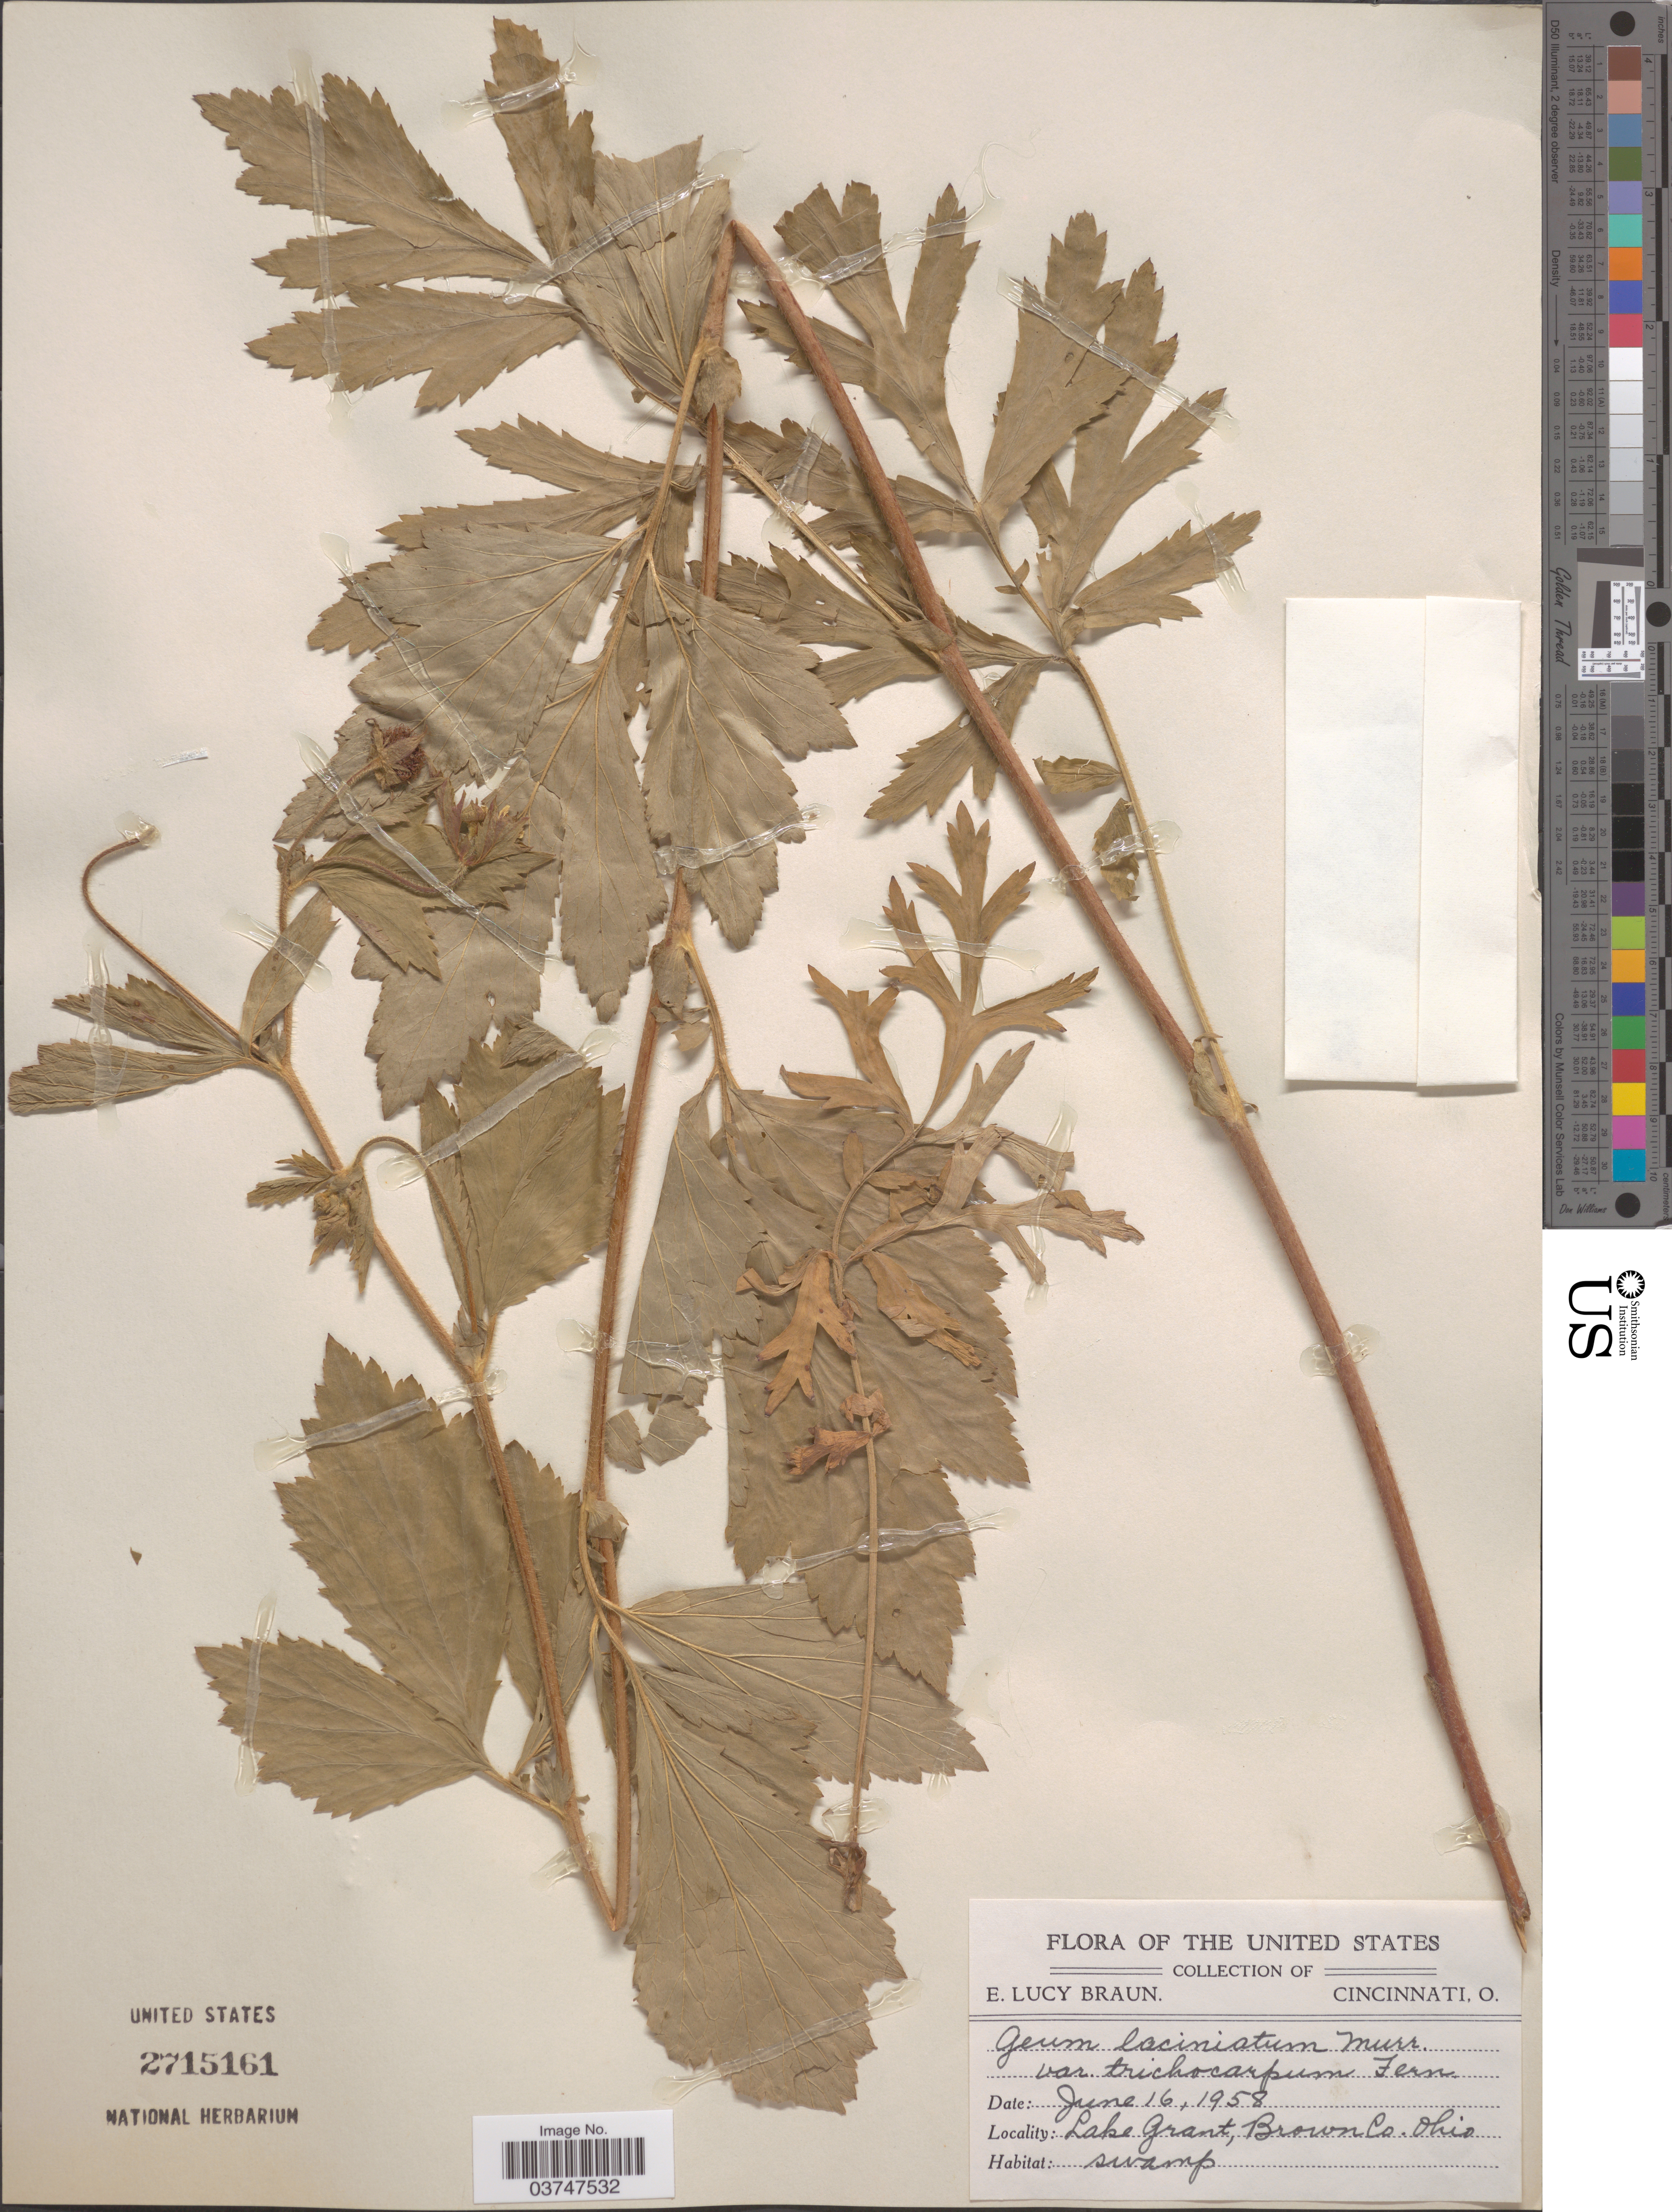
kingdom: Plantae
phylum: Tracheophyta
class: Magnoliopsida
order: Rosales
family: Rosaceae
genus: Geum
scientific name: Geum laciniatum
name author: Murr.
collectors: E. L. Braun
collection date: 1958-06-16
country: United States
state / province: Ohio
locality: Lake Grant, Brown Co.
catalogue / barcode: US 2715161